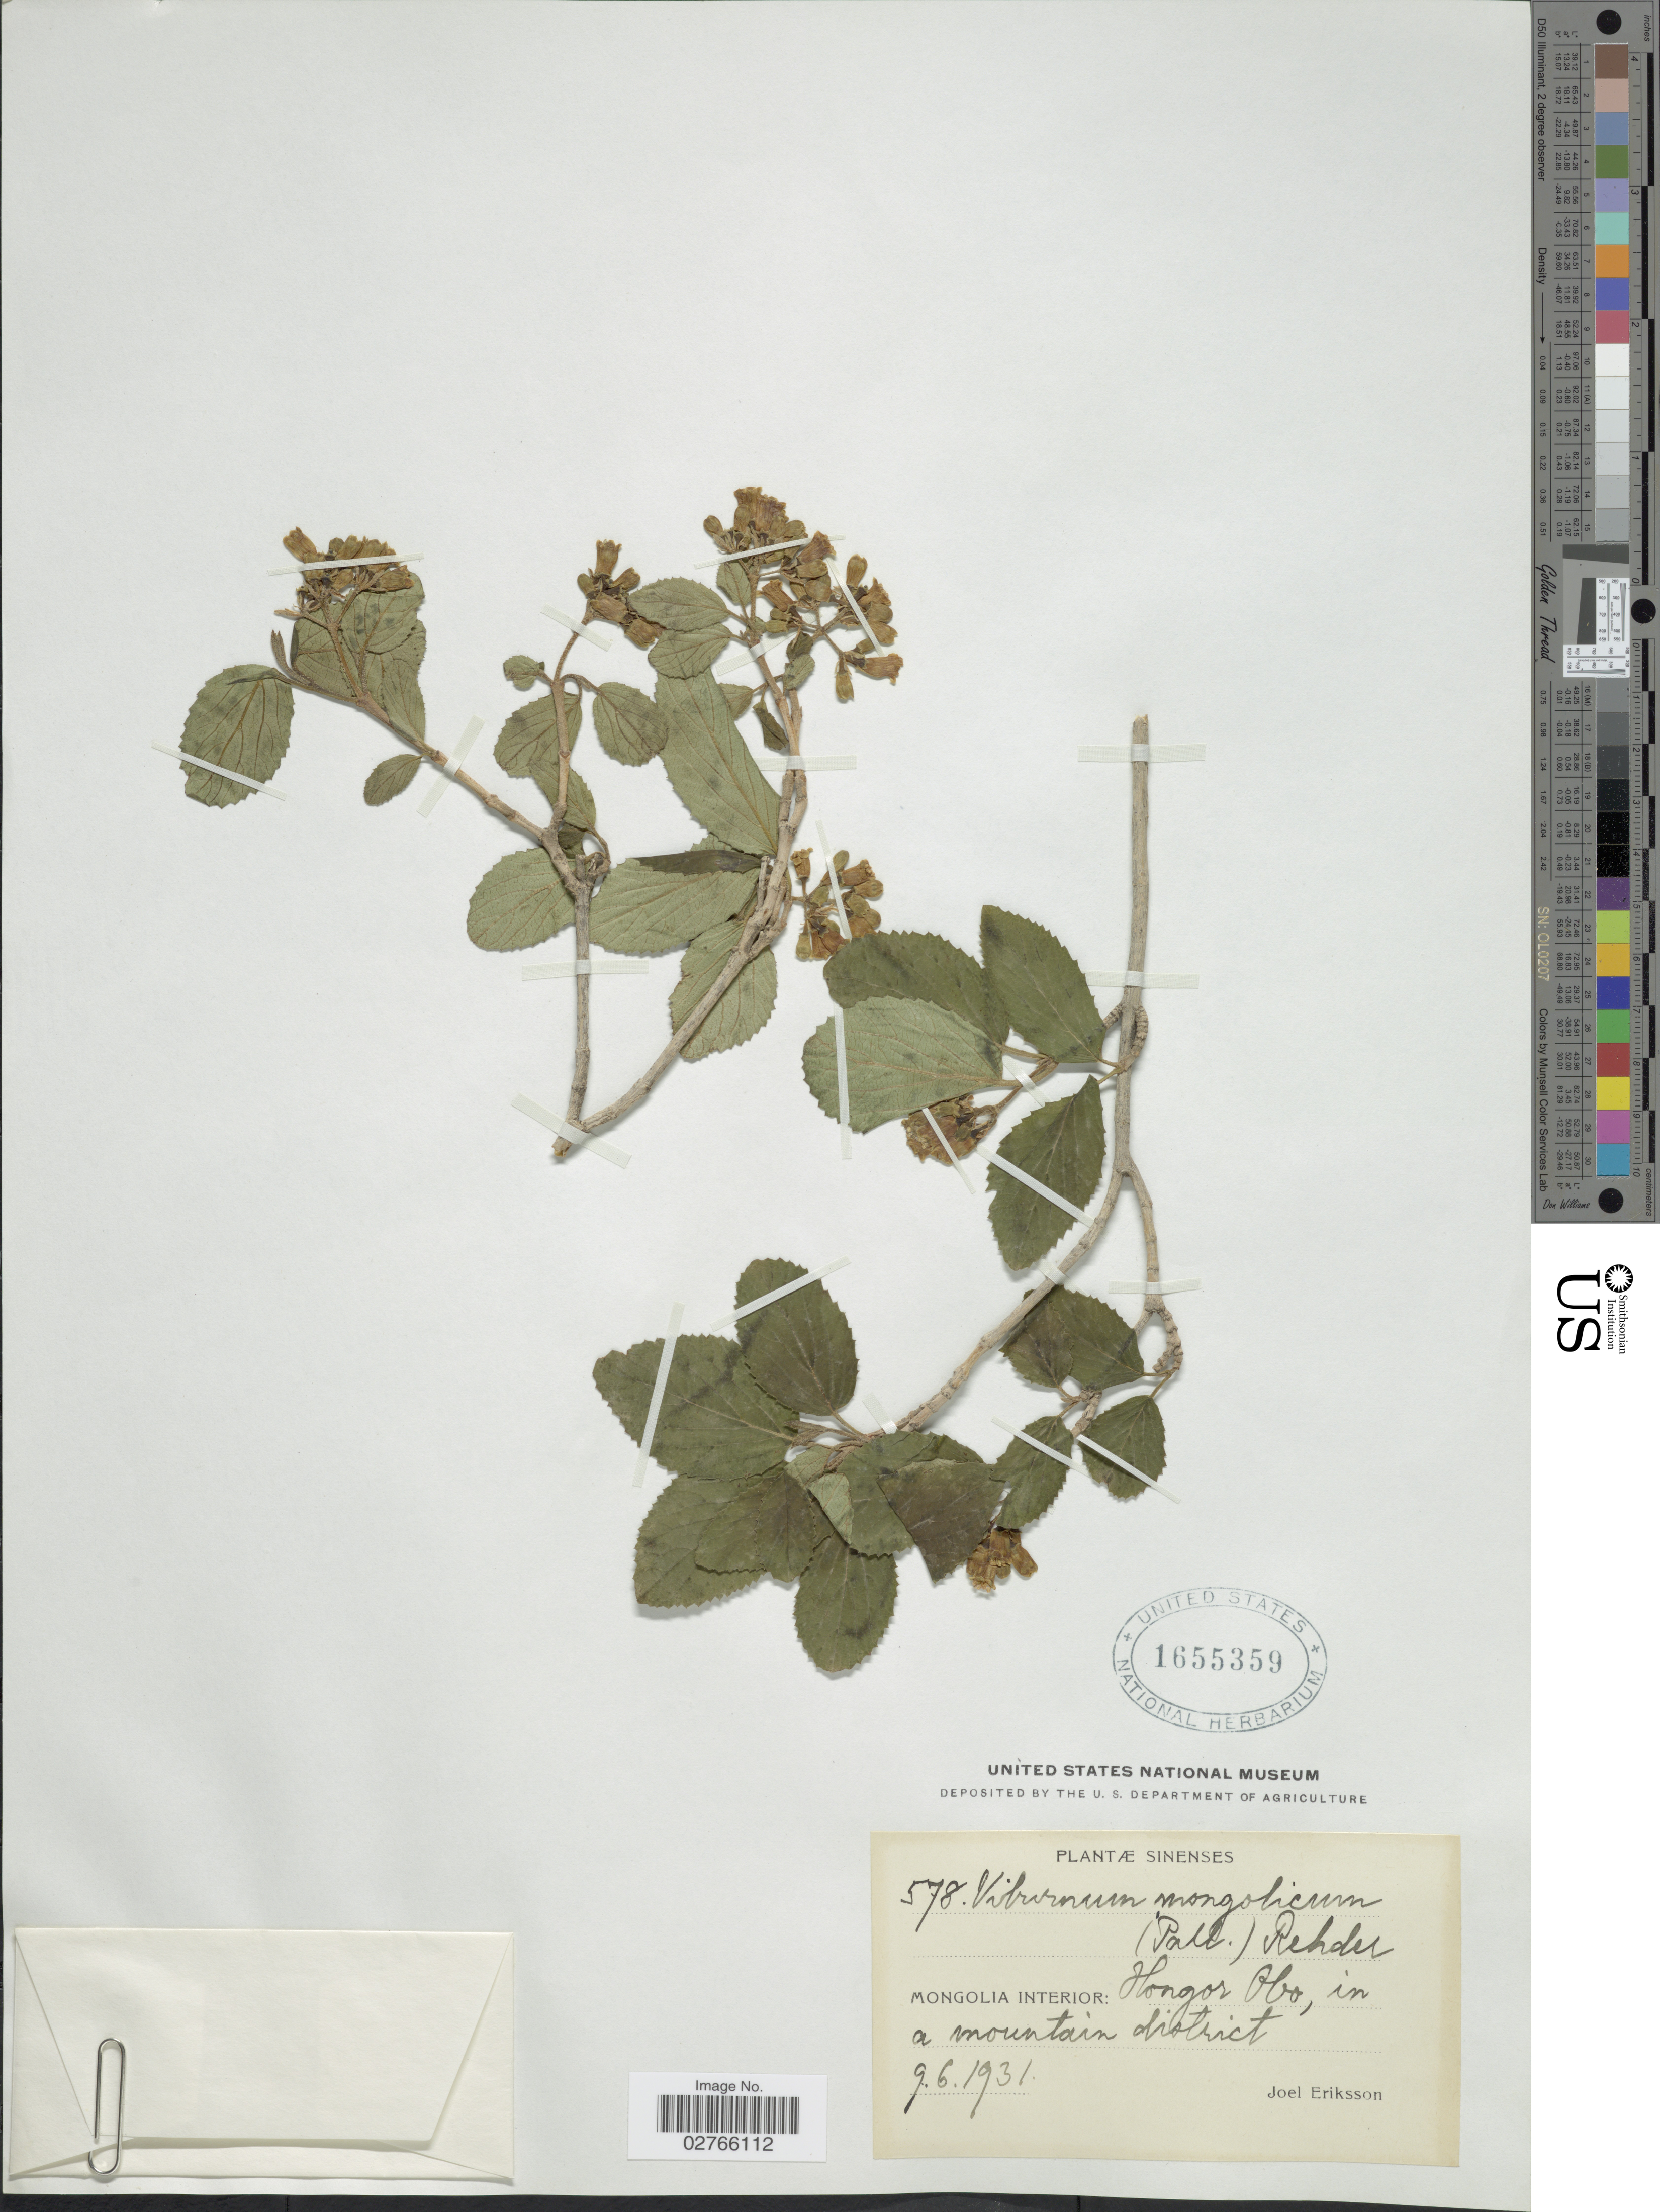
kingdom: Plantae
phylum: Tracheophyta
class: Magnoliopsida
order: Dipsacales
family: Viburnaceae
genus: Viburnum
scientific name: Viburnum mongolicum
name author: (Pall.) Rehder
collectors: J. Eriksson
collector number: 578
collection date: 1931-06-09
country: China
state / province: Nei Monggol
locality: Sinenses, Mongolia Interior: Hongor Obo, in a mountain district.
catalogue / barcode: US 1655359